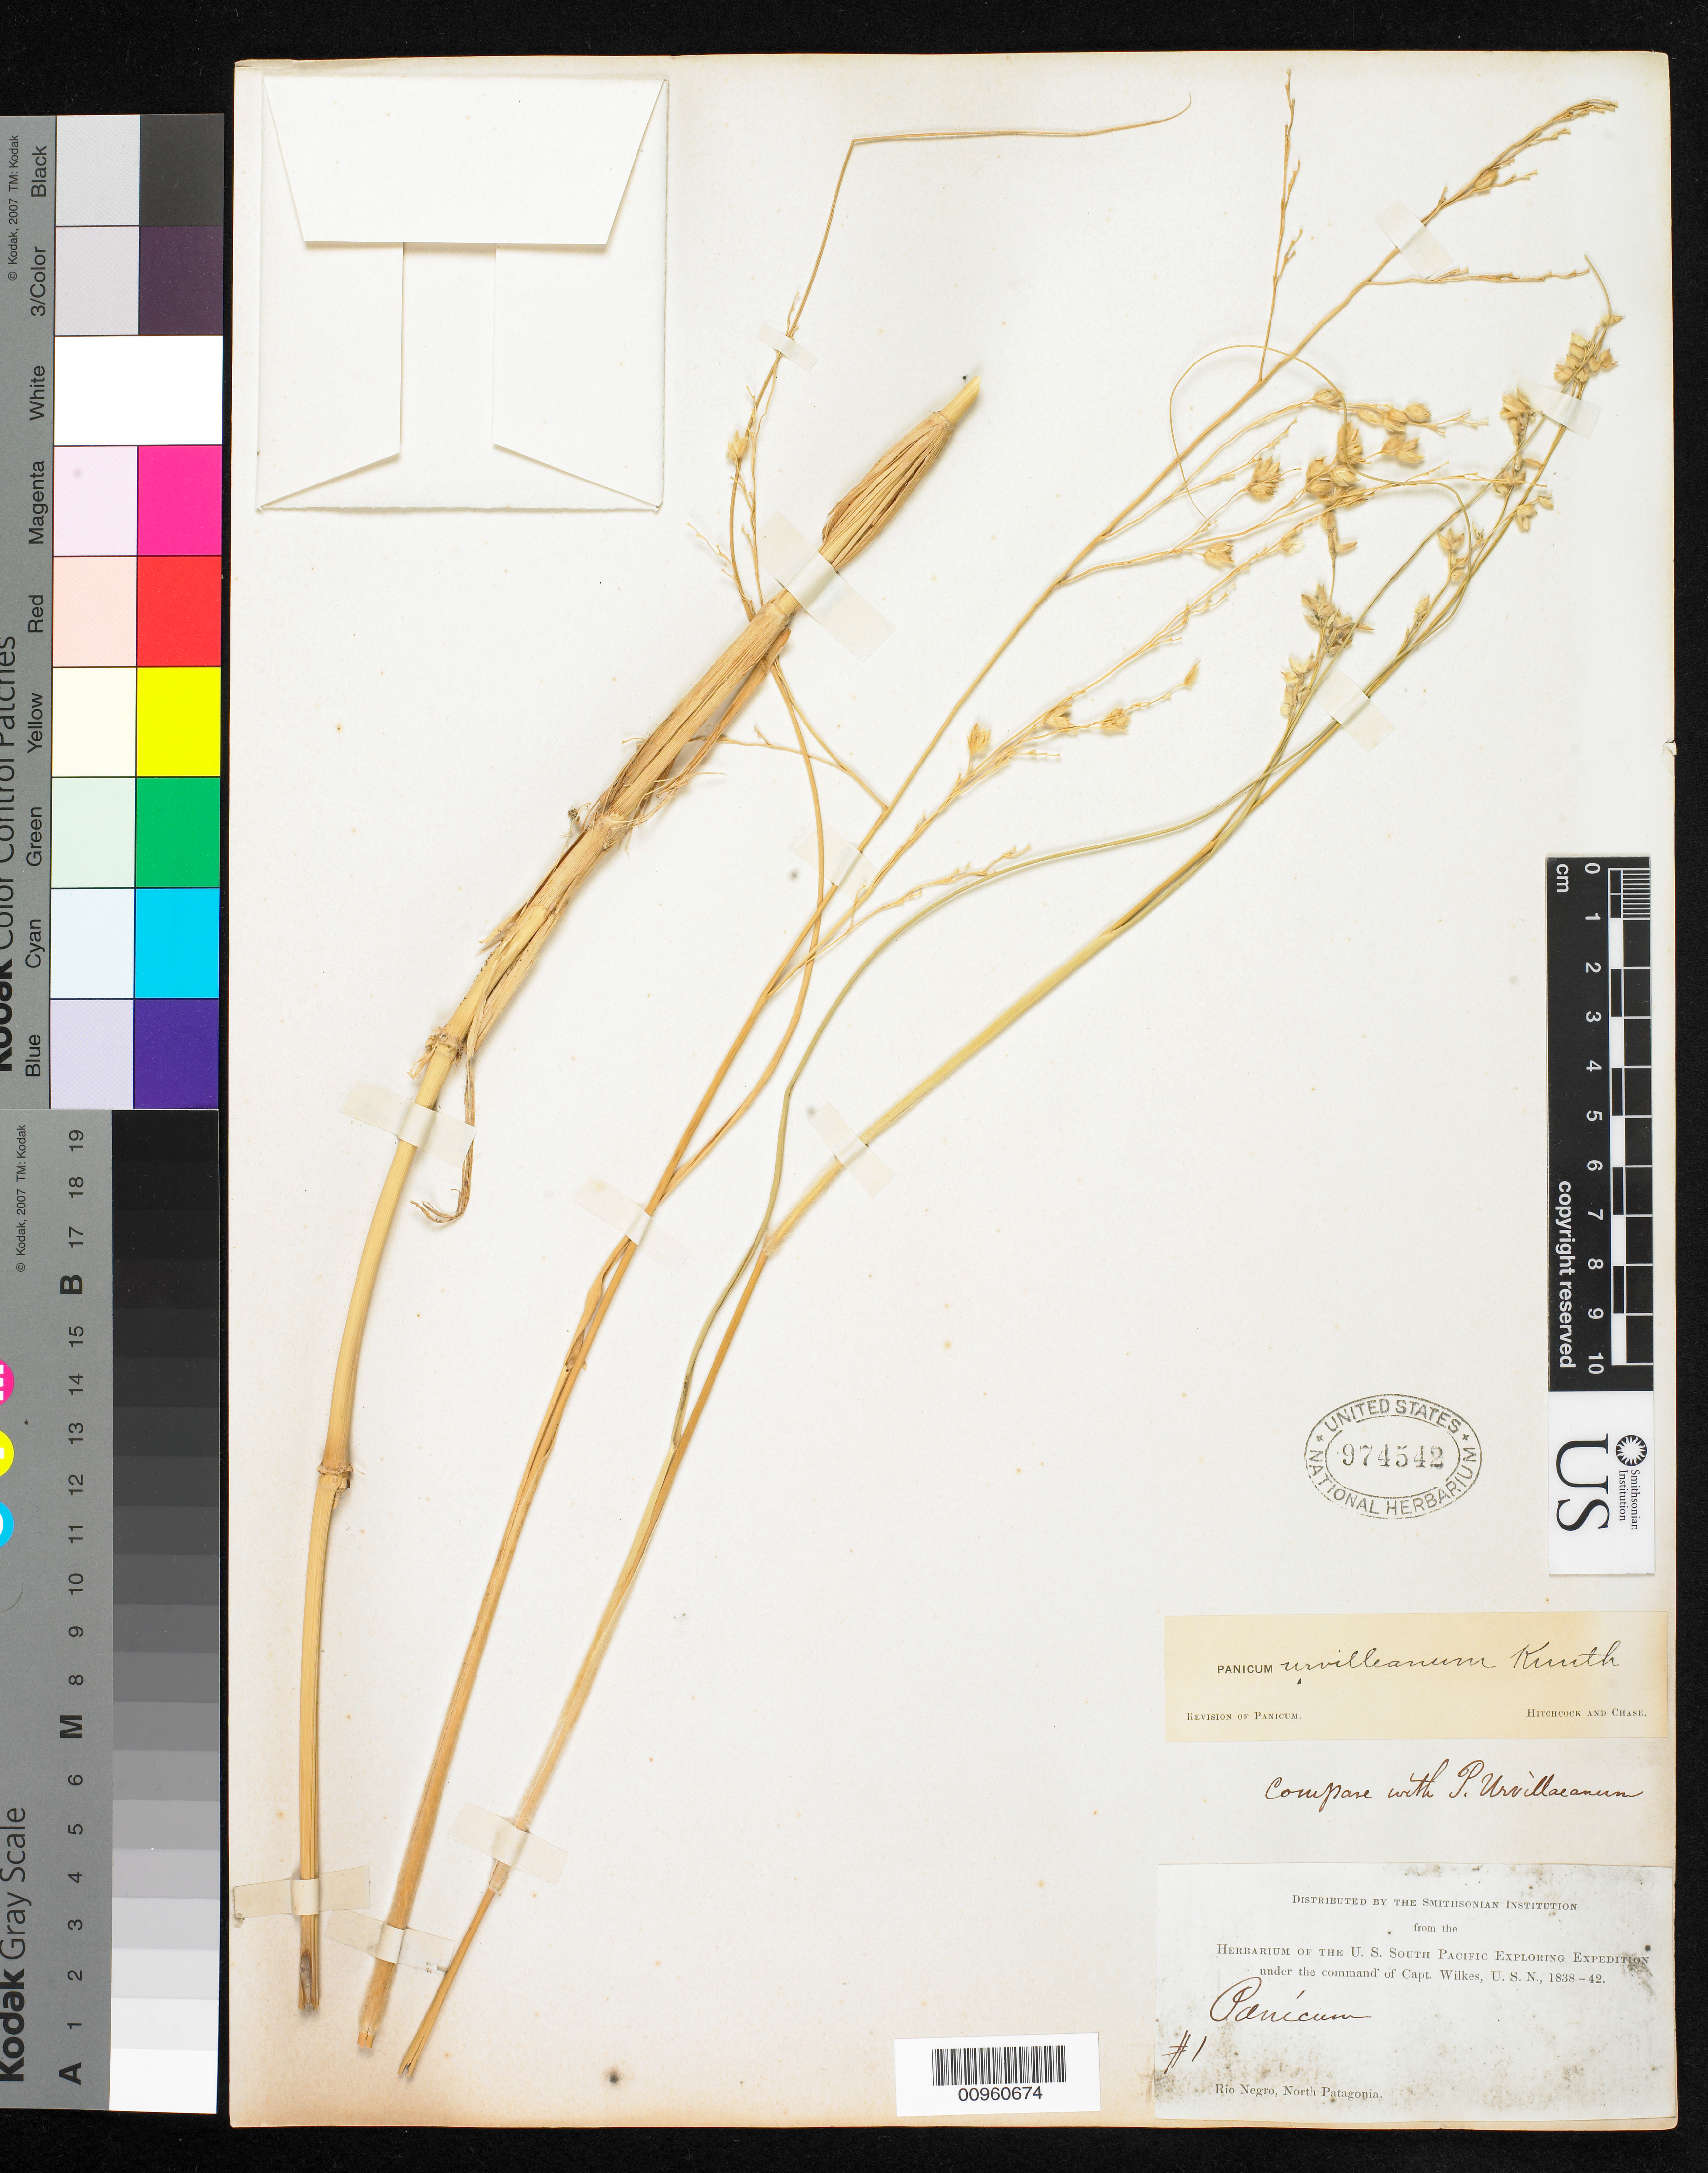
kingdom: Plantae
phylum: Tracheophyta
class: Liliopsida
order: Poales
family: Poaceae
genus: Panicum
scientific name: Panicum urvilleanum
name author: Kunth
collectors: Wilkes Explor. Exped.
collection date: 1838/1842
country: Argentina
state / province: Rio Negro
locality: Rio Negro, North Patagonia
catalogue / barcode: US 974542